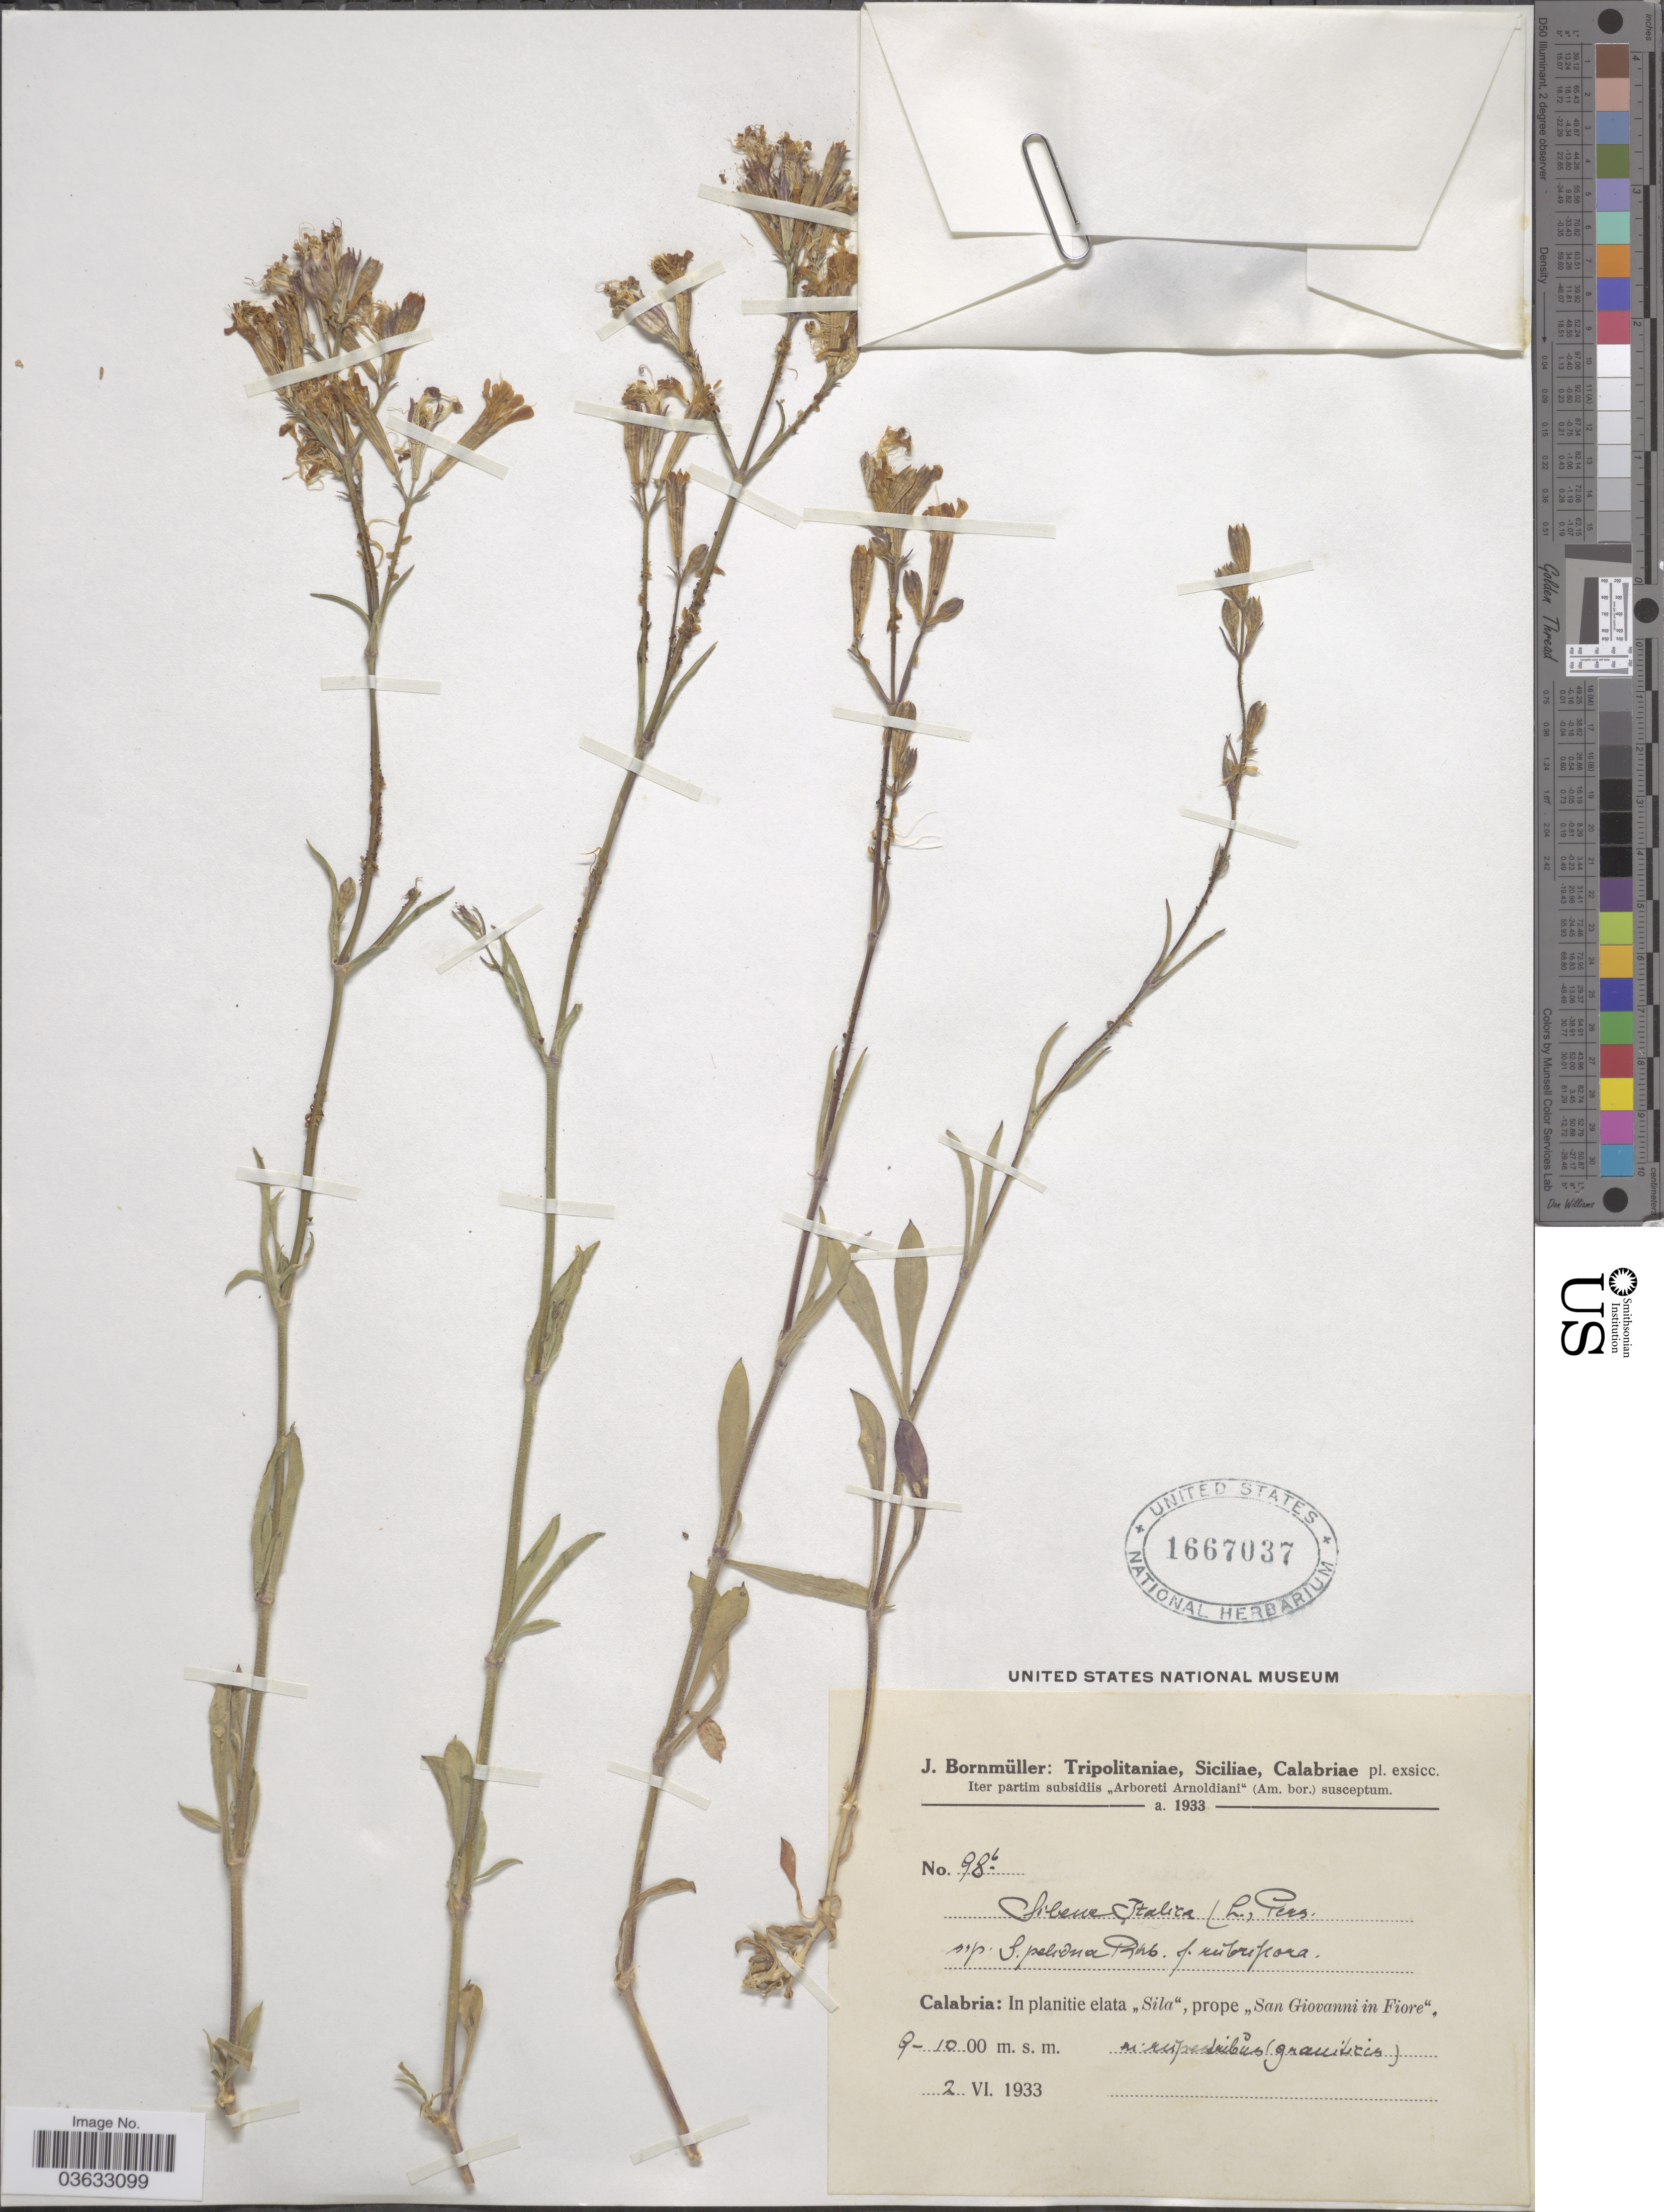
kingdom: Plantae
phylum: Tracheophyta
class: Magnoliopsida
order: Caryophyllales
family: Caryophyllaceae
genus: Silene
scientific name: Silene italica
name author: (L.) Pers.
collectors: J. Bornmüller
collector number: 98b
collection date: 1933-06-02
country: Italy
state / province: Calabria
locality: In planitie elata "Sila", prope "San Giovanni in Fiore".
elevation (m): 900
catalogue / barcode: US 1667037